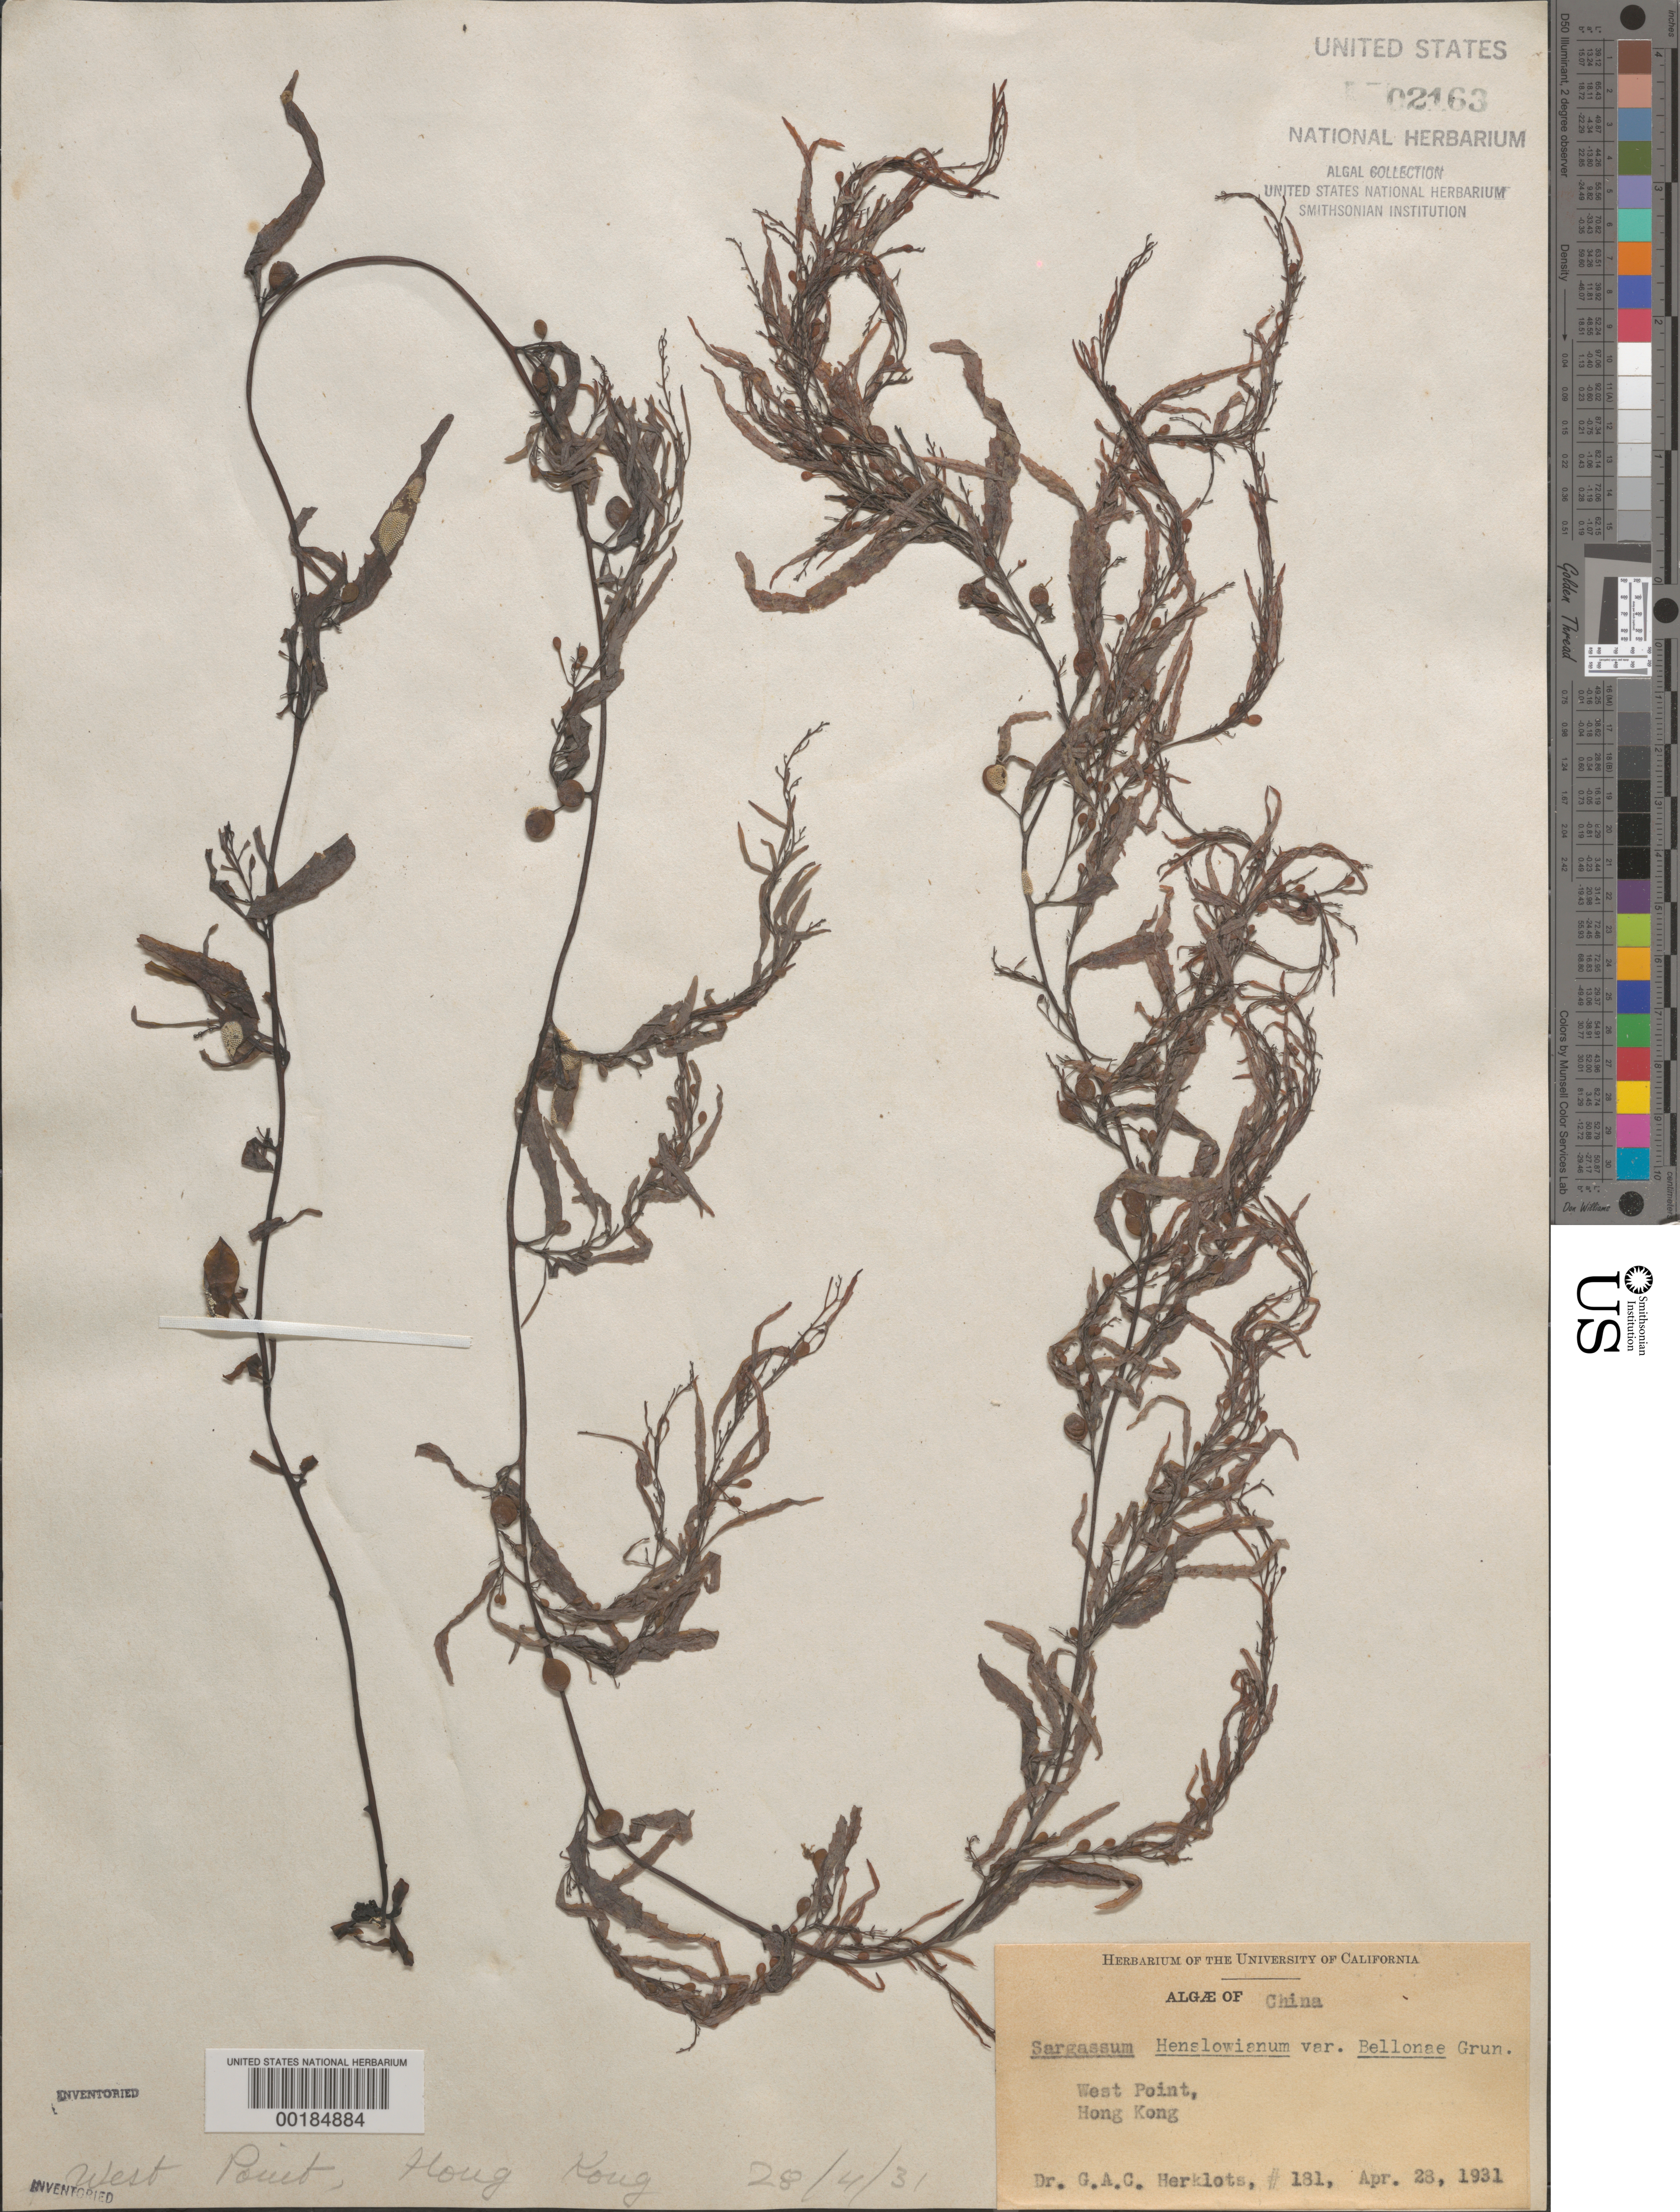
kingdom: Chromista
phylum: Ochrophyta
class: Phaeophyceae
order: Fucales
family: Sargassaceae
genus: Sargassum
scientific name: Sargassum henslowianum var. bellonae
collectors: G. Herklots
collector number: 181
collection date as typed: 28 Apr 1931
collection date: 1931-04-28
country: China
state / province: Hong Kong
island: Hong Kong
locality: West Point, Victoria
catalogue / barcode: US 2163